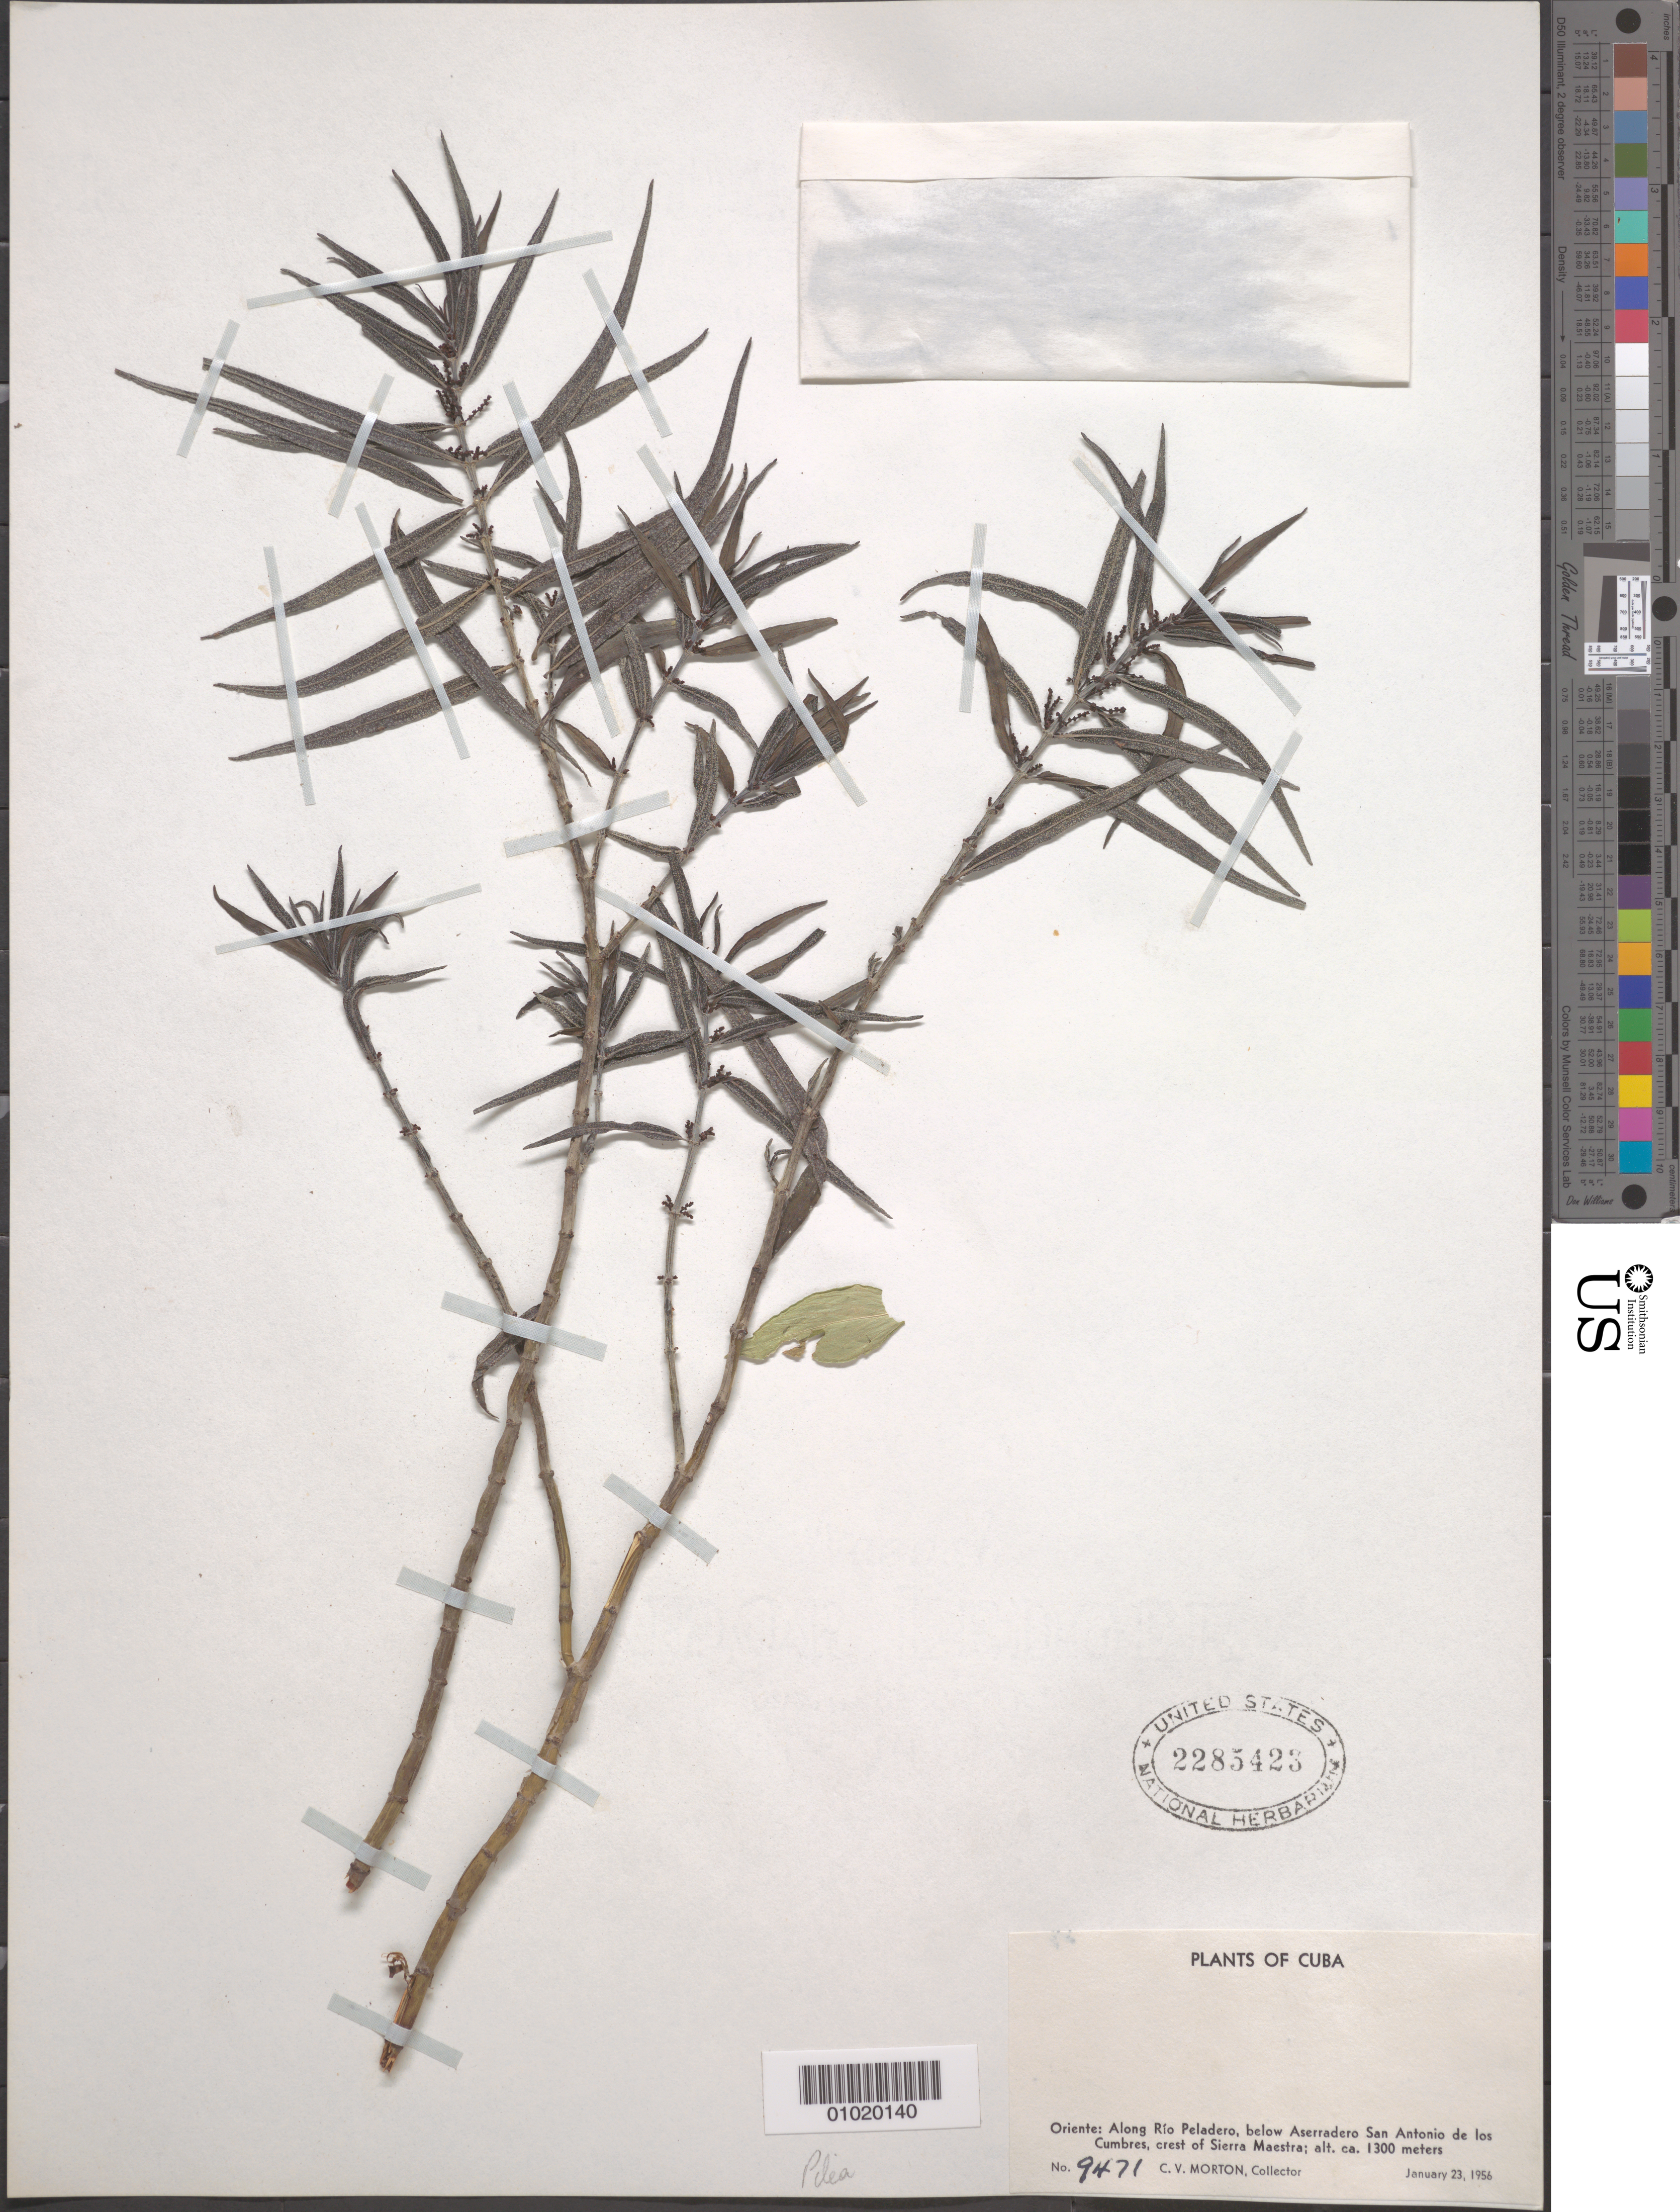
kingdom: Plantae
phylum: Tracheophyta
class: Magnoliopsida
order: Rosales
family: Urticaceae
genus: Pilea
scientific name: Pilea sp.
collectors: C. V. Morton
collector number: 9471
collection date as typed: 23 Jan 1956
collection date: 1956-01-23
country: Cuba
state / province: Granma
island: Cuba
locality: Along Rio Peladero, below Aserradero San Antonio de los Cumbres, crest of Sierra Maestra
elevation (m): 1300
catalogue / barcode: US 2285423